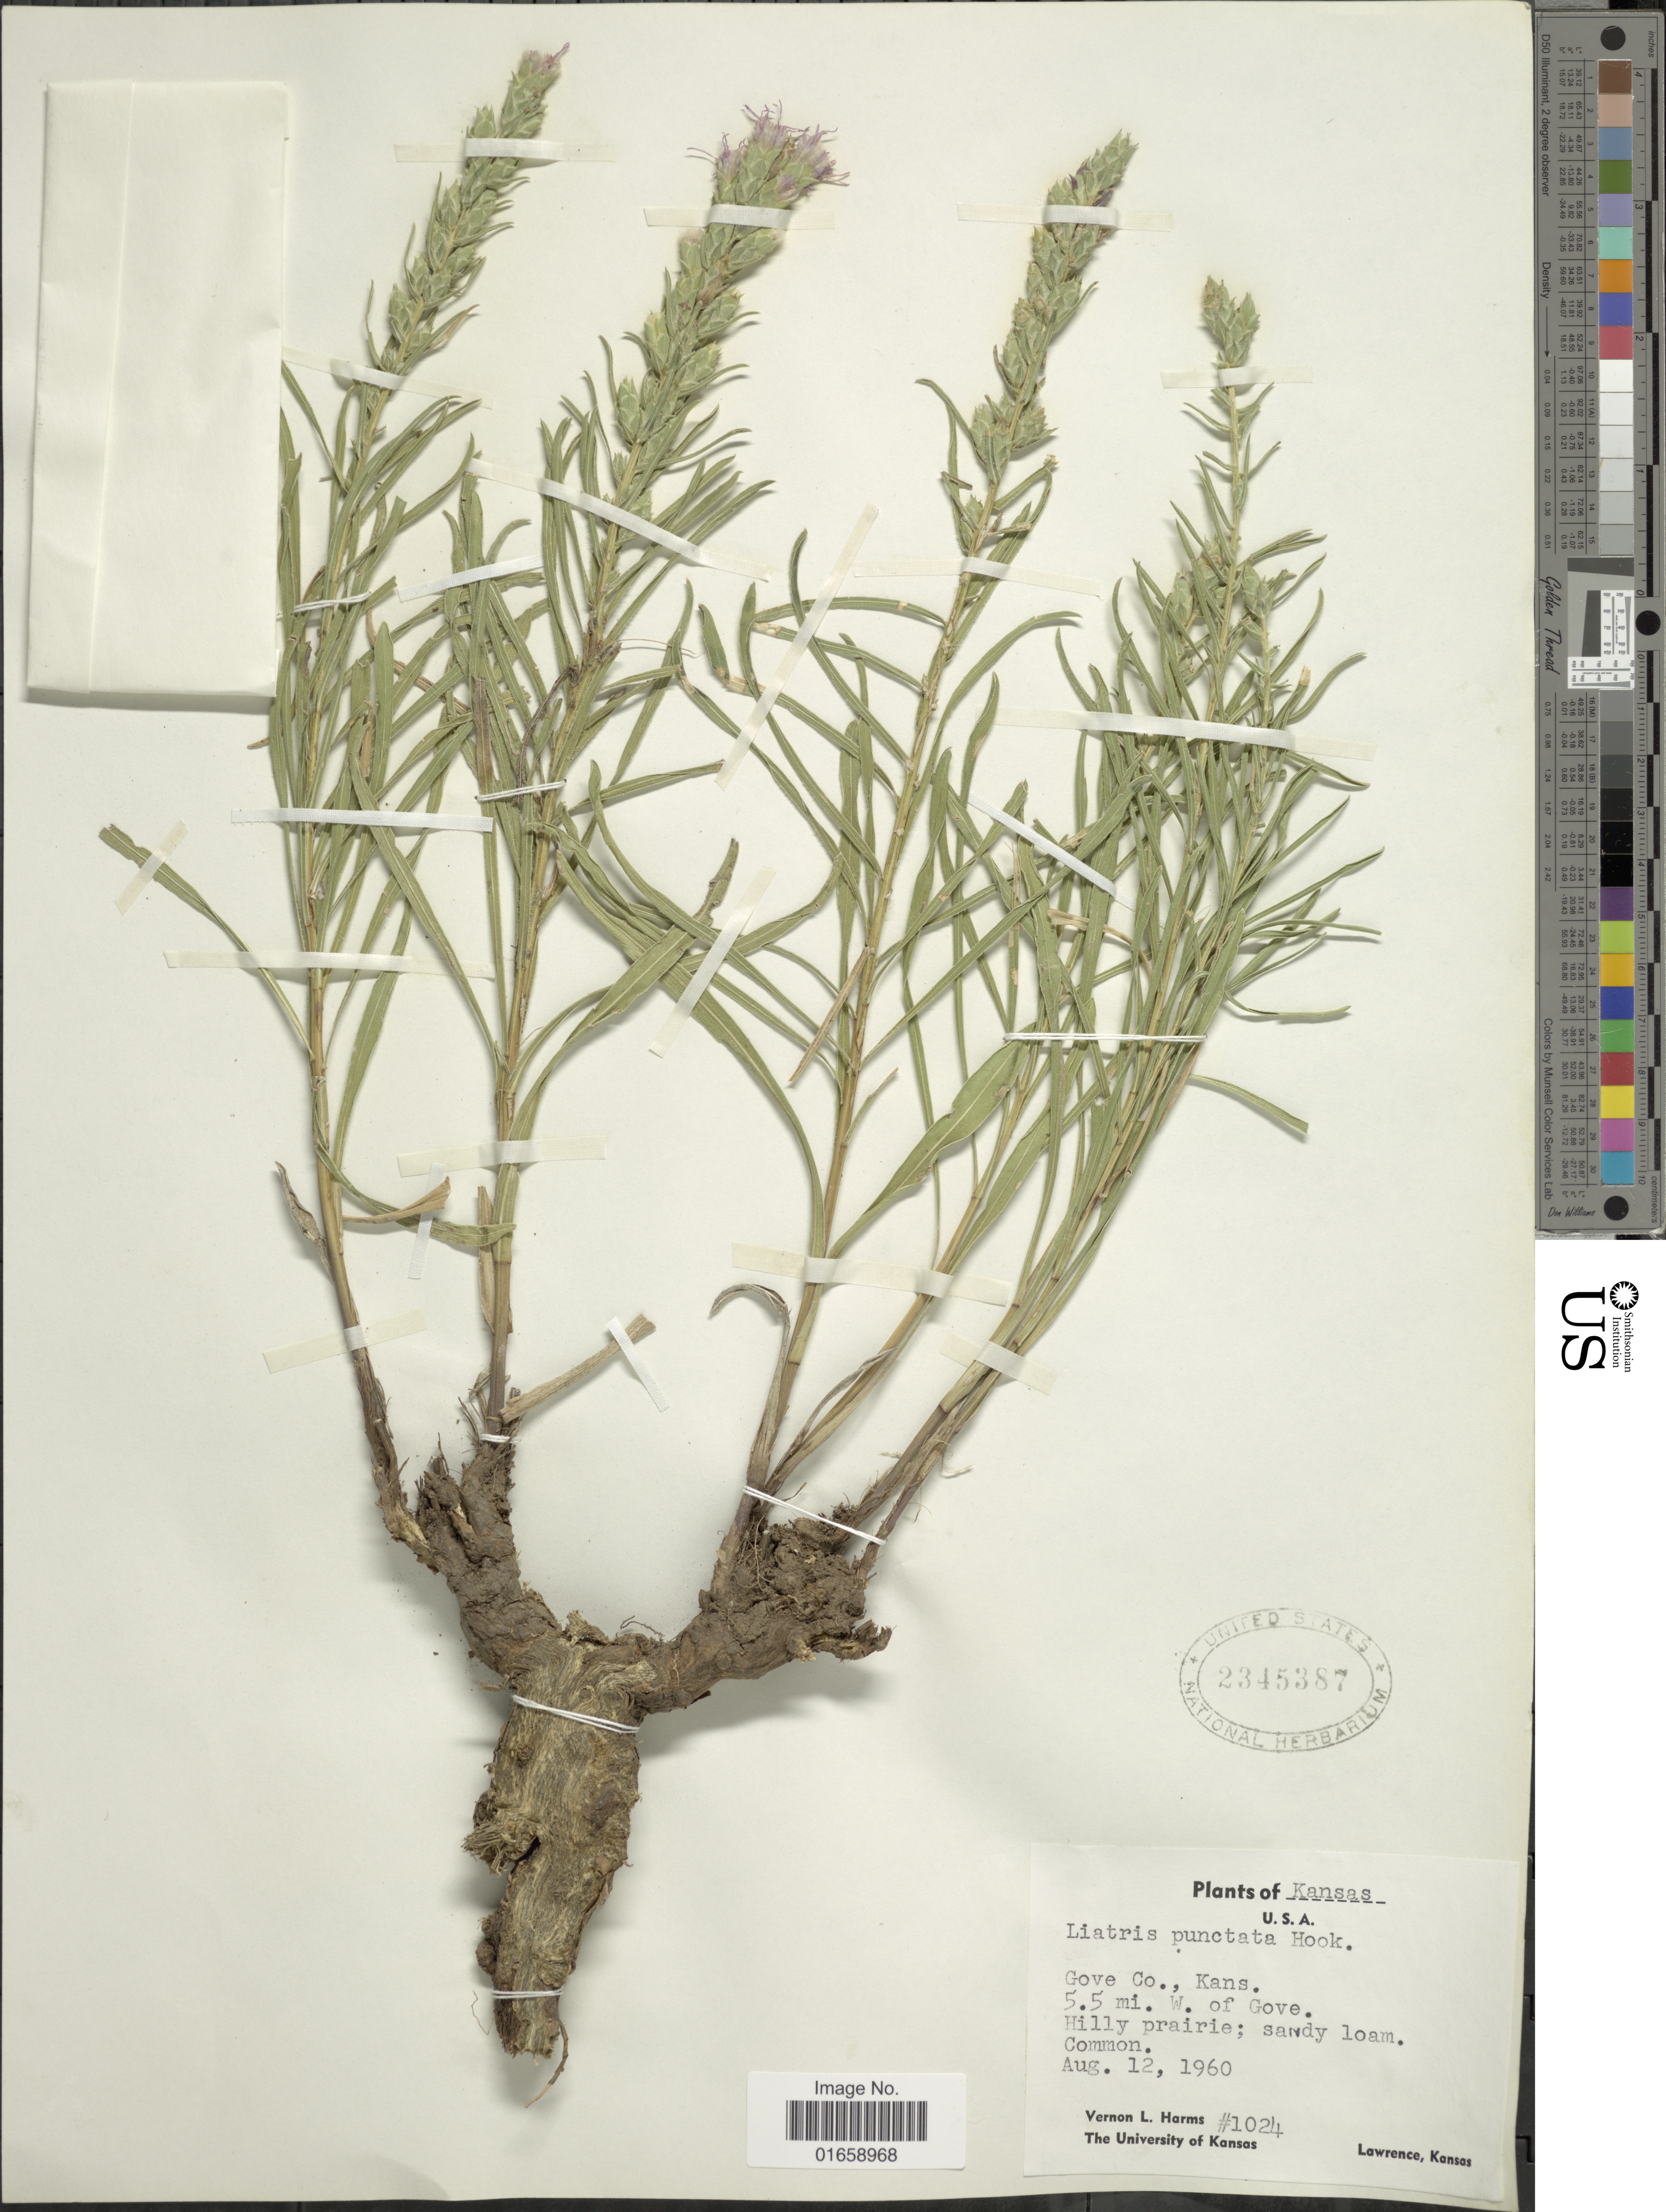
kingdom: Plantae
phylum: Tracheophyta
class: Magnoliopsida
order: Asterales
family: Asteraceae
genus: Liatris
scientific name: Liatris punctata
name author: Hook.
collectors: V. Harms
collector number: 1024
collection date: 1960-08-12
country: United States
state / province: Kansas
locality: Gove Co., Kans., 5.5 mi. W. of Cove, Hilly Prairie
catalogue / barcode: US 2345387